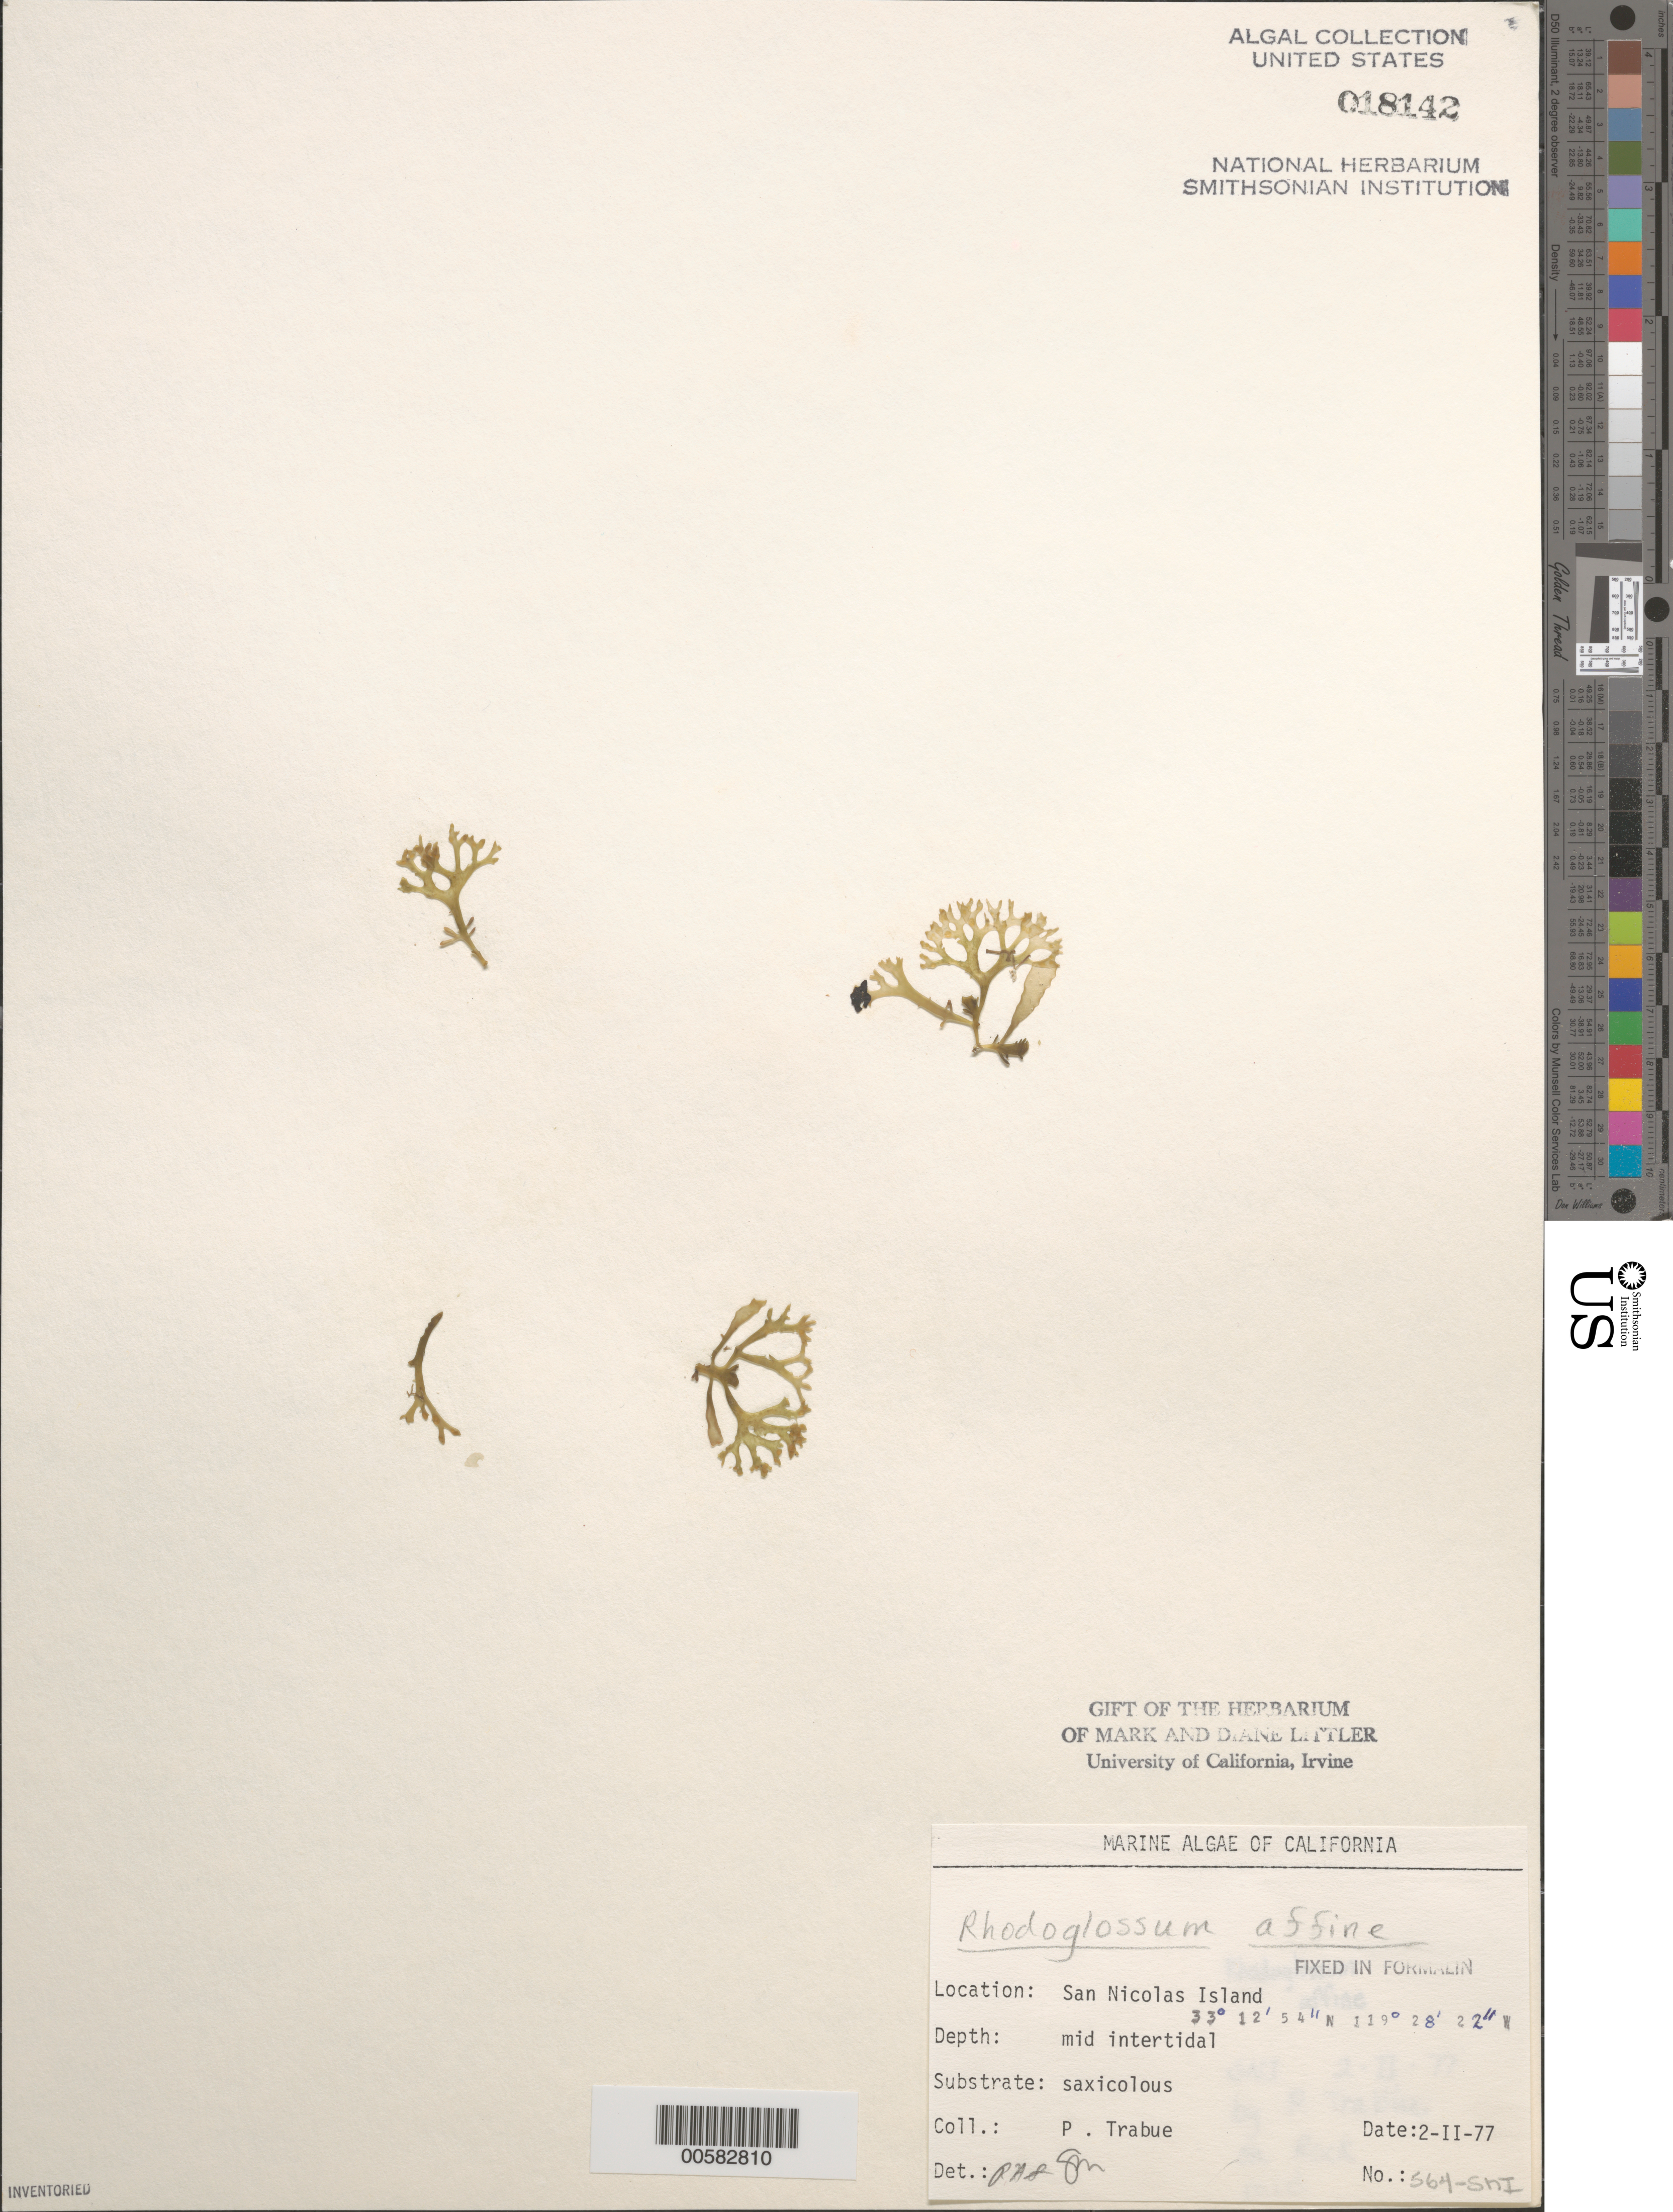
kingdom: Plantae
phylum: Rhodophyta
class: Florideophyceae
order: Gigartinales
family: Gigartinaceae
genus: Mazzaella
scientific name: Mazzaella affinis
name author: (Harvey) Fredericq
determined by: Algae name updating Project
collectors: P. J. Trabue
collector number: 564-sni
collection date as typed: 02 Feb 1977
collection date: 1977-02-02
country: United States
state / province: California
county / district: Ventura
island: San Nicolas Island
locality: Dutch Harbor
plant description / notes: BLM-SOCALBIGHT Rocky Intertidal Survey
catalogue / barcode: US 18142